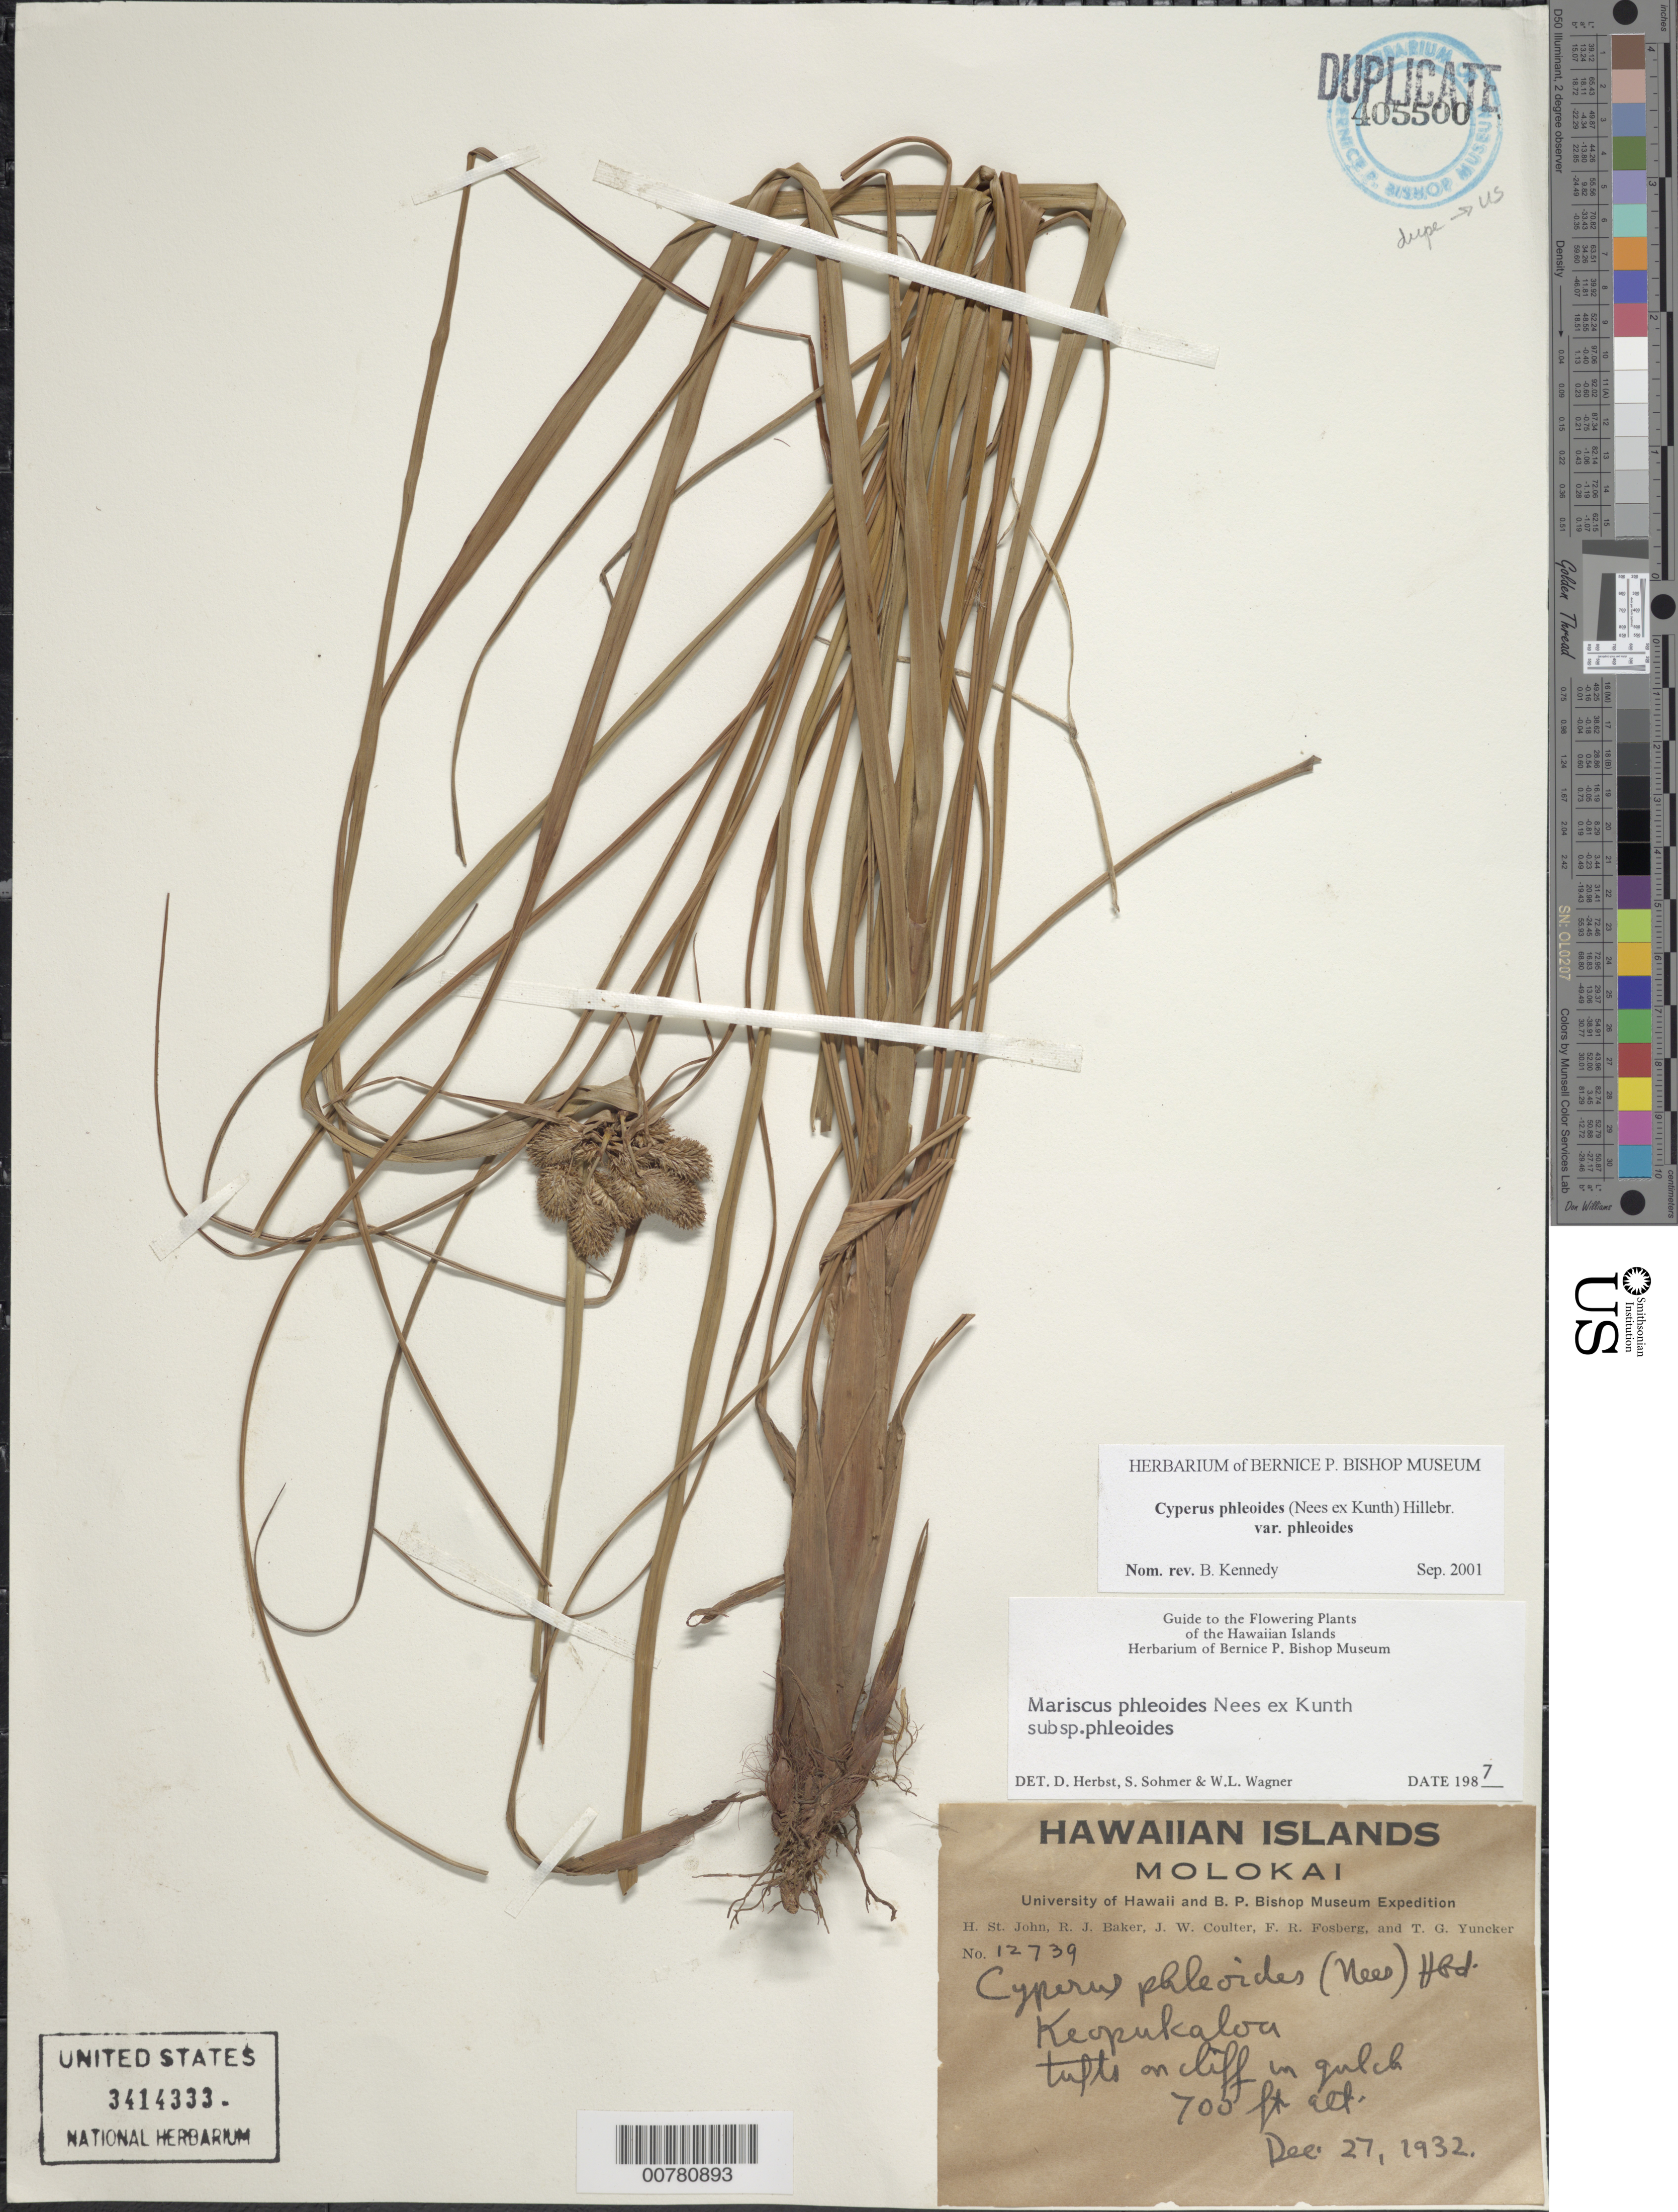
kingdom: Plantae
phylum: Tracheophyta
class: Liliopsida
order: Poales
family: Cyperaceae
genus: Cyperus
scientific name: Cyperus phleoides var. phleoides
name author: (Nees ex Kunth) Hillebr.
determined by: Kennedy, B.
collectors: H. St. John, R. J. Baker, J. W. Coulter, F. R. Fosberg & T. G. Yuncker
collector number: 12739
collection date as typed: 27 Dec 1932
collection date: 1932-12-27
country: United States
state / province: Hawaii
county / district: Maui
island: Moloka'i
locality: Keopukaloa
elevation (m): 213.4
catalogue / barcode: US 3414333